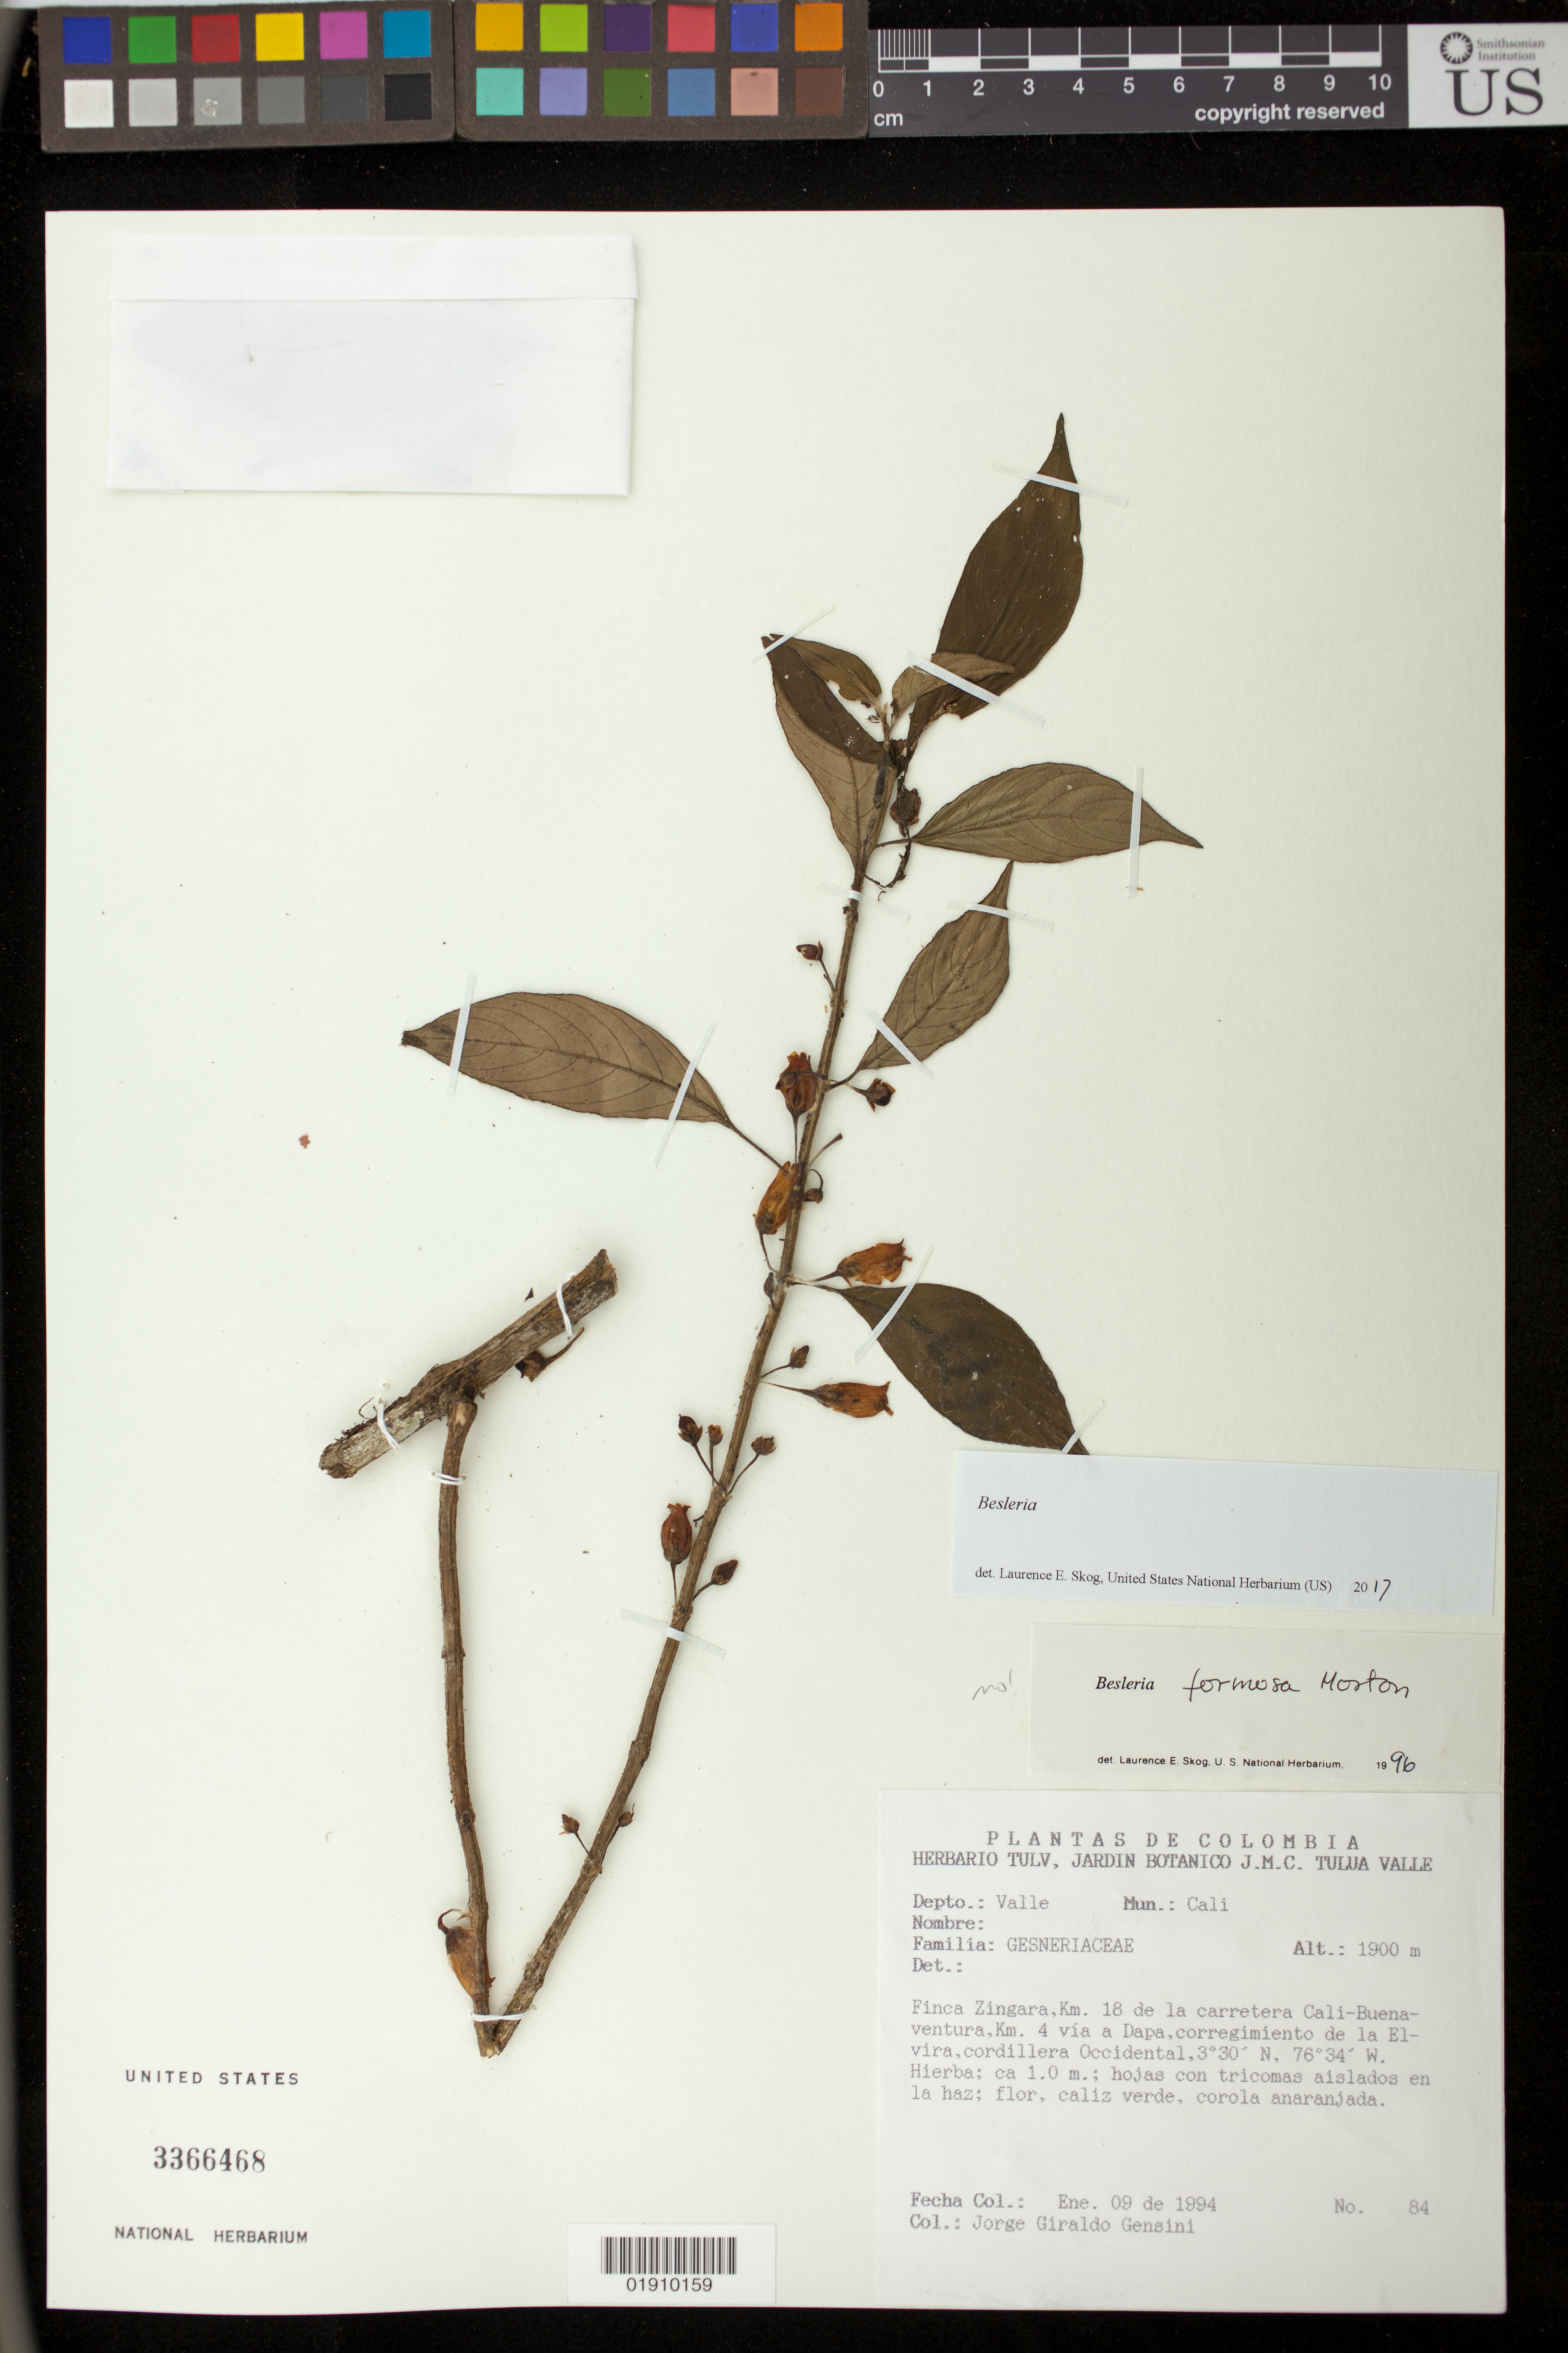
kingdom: Plantae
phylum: Tracheophyta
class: Magnoliopsida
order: Lamiales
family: Gesneriaceae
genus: Besleria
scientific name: Besleria sp.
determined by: Skog, Laurence E.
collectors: J. Giraldo-Gensini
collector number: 84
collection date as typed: Ene. 09 de 1994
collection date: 1994-01-09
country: Colombia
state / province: Valle del Cauca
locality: Tulua Valle, Depto.: Valle, Mun.: Cali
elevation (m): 1900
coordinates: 3 30 N, 76 34 W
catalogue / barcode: US 3366468